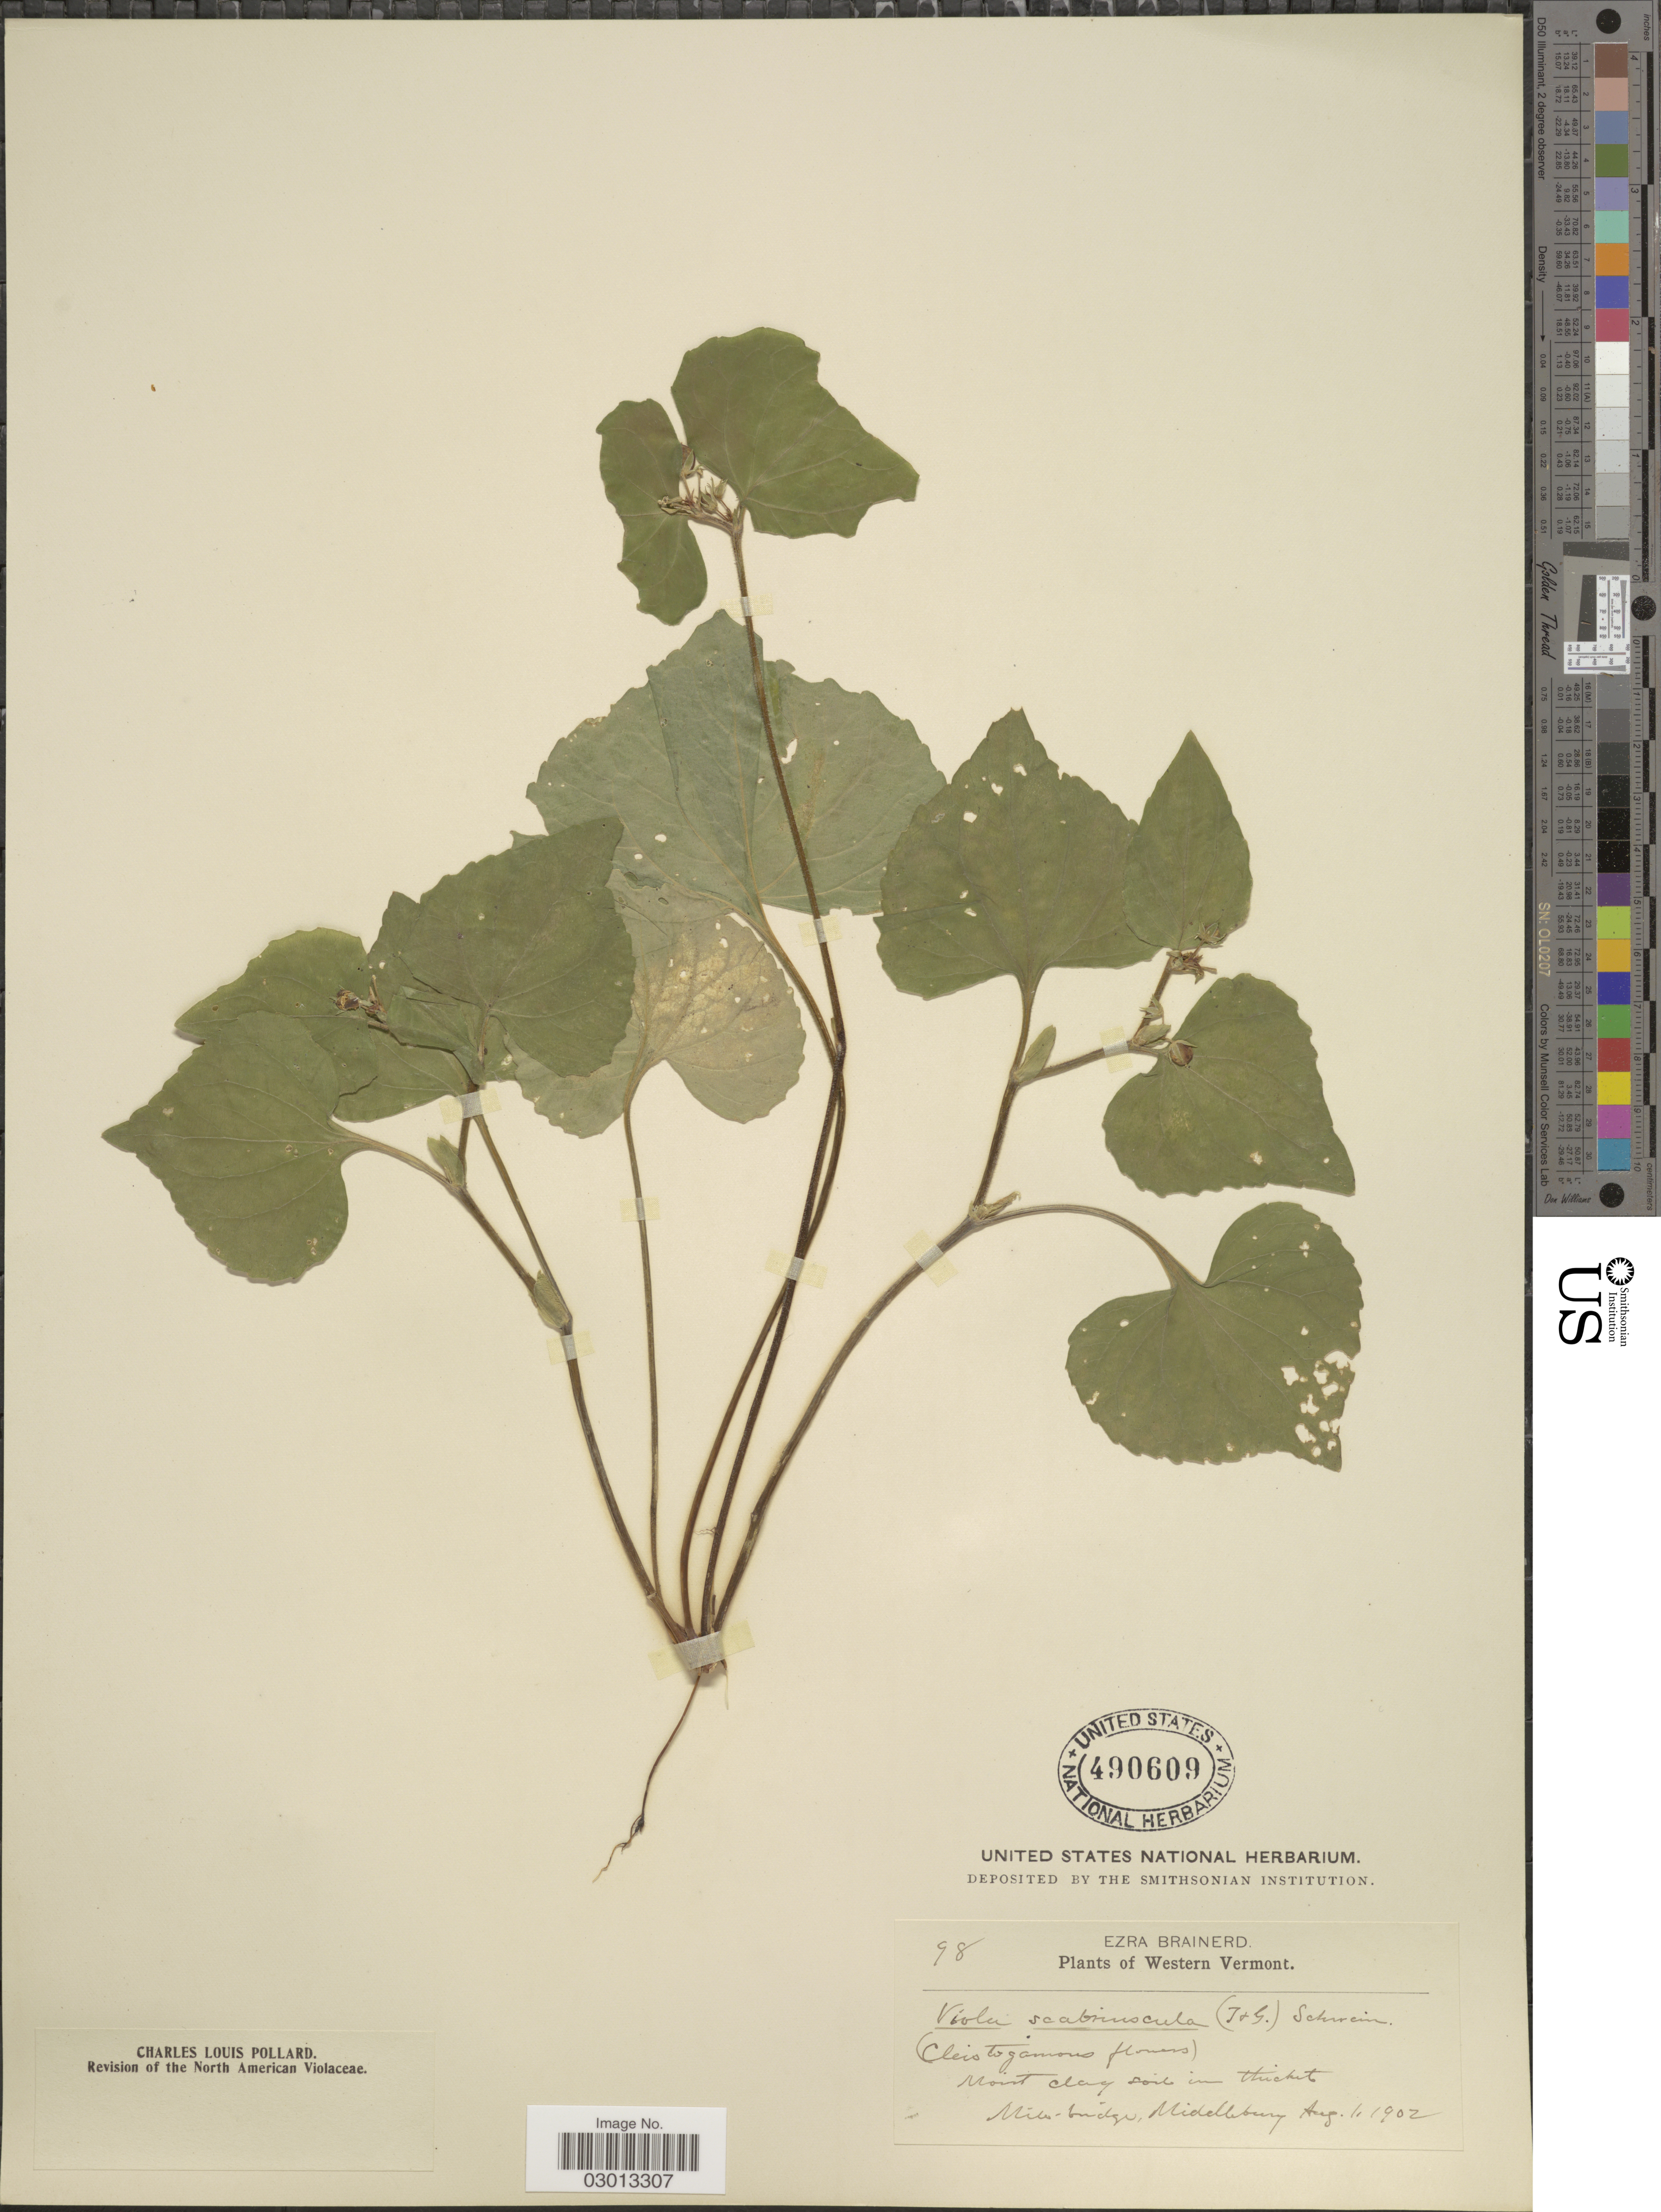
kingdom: Plantae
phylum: Tracheophyta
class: Magnoliopsida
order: Malpighiales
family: Violaceae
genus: Viola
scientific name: Viola pensylvanica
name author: Michx.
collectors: E. Brainerd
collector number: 98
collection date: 1902-08-01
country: United States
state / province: Vermont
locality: Western Vermont. Milo-bridge, Middlebury.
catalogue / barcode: US 490609